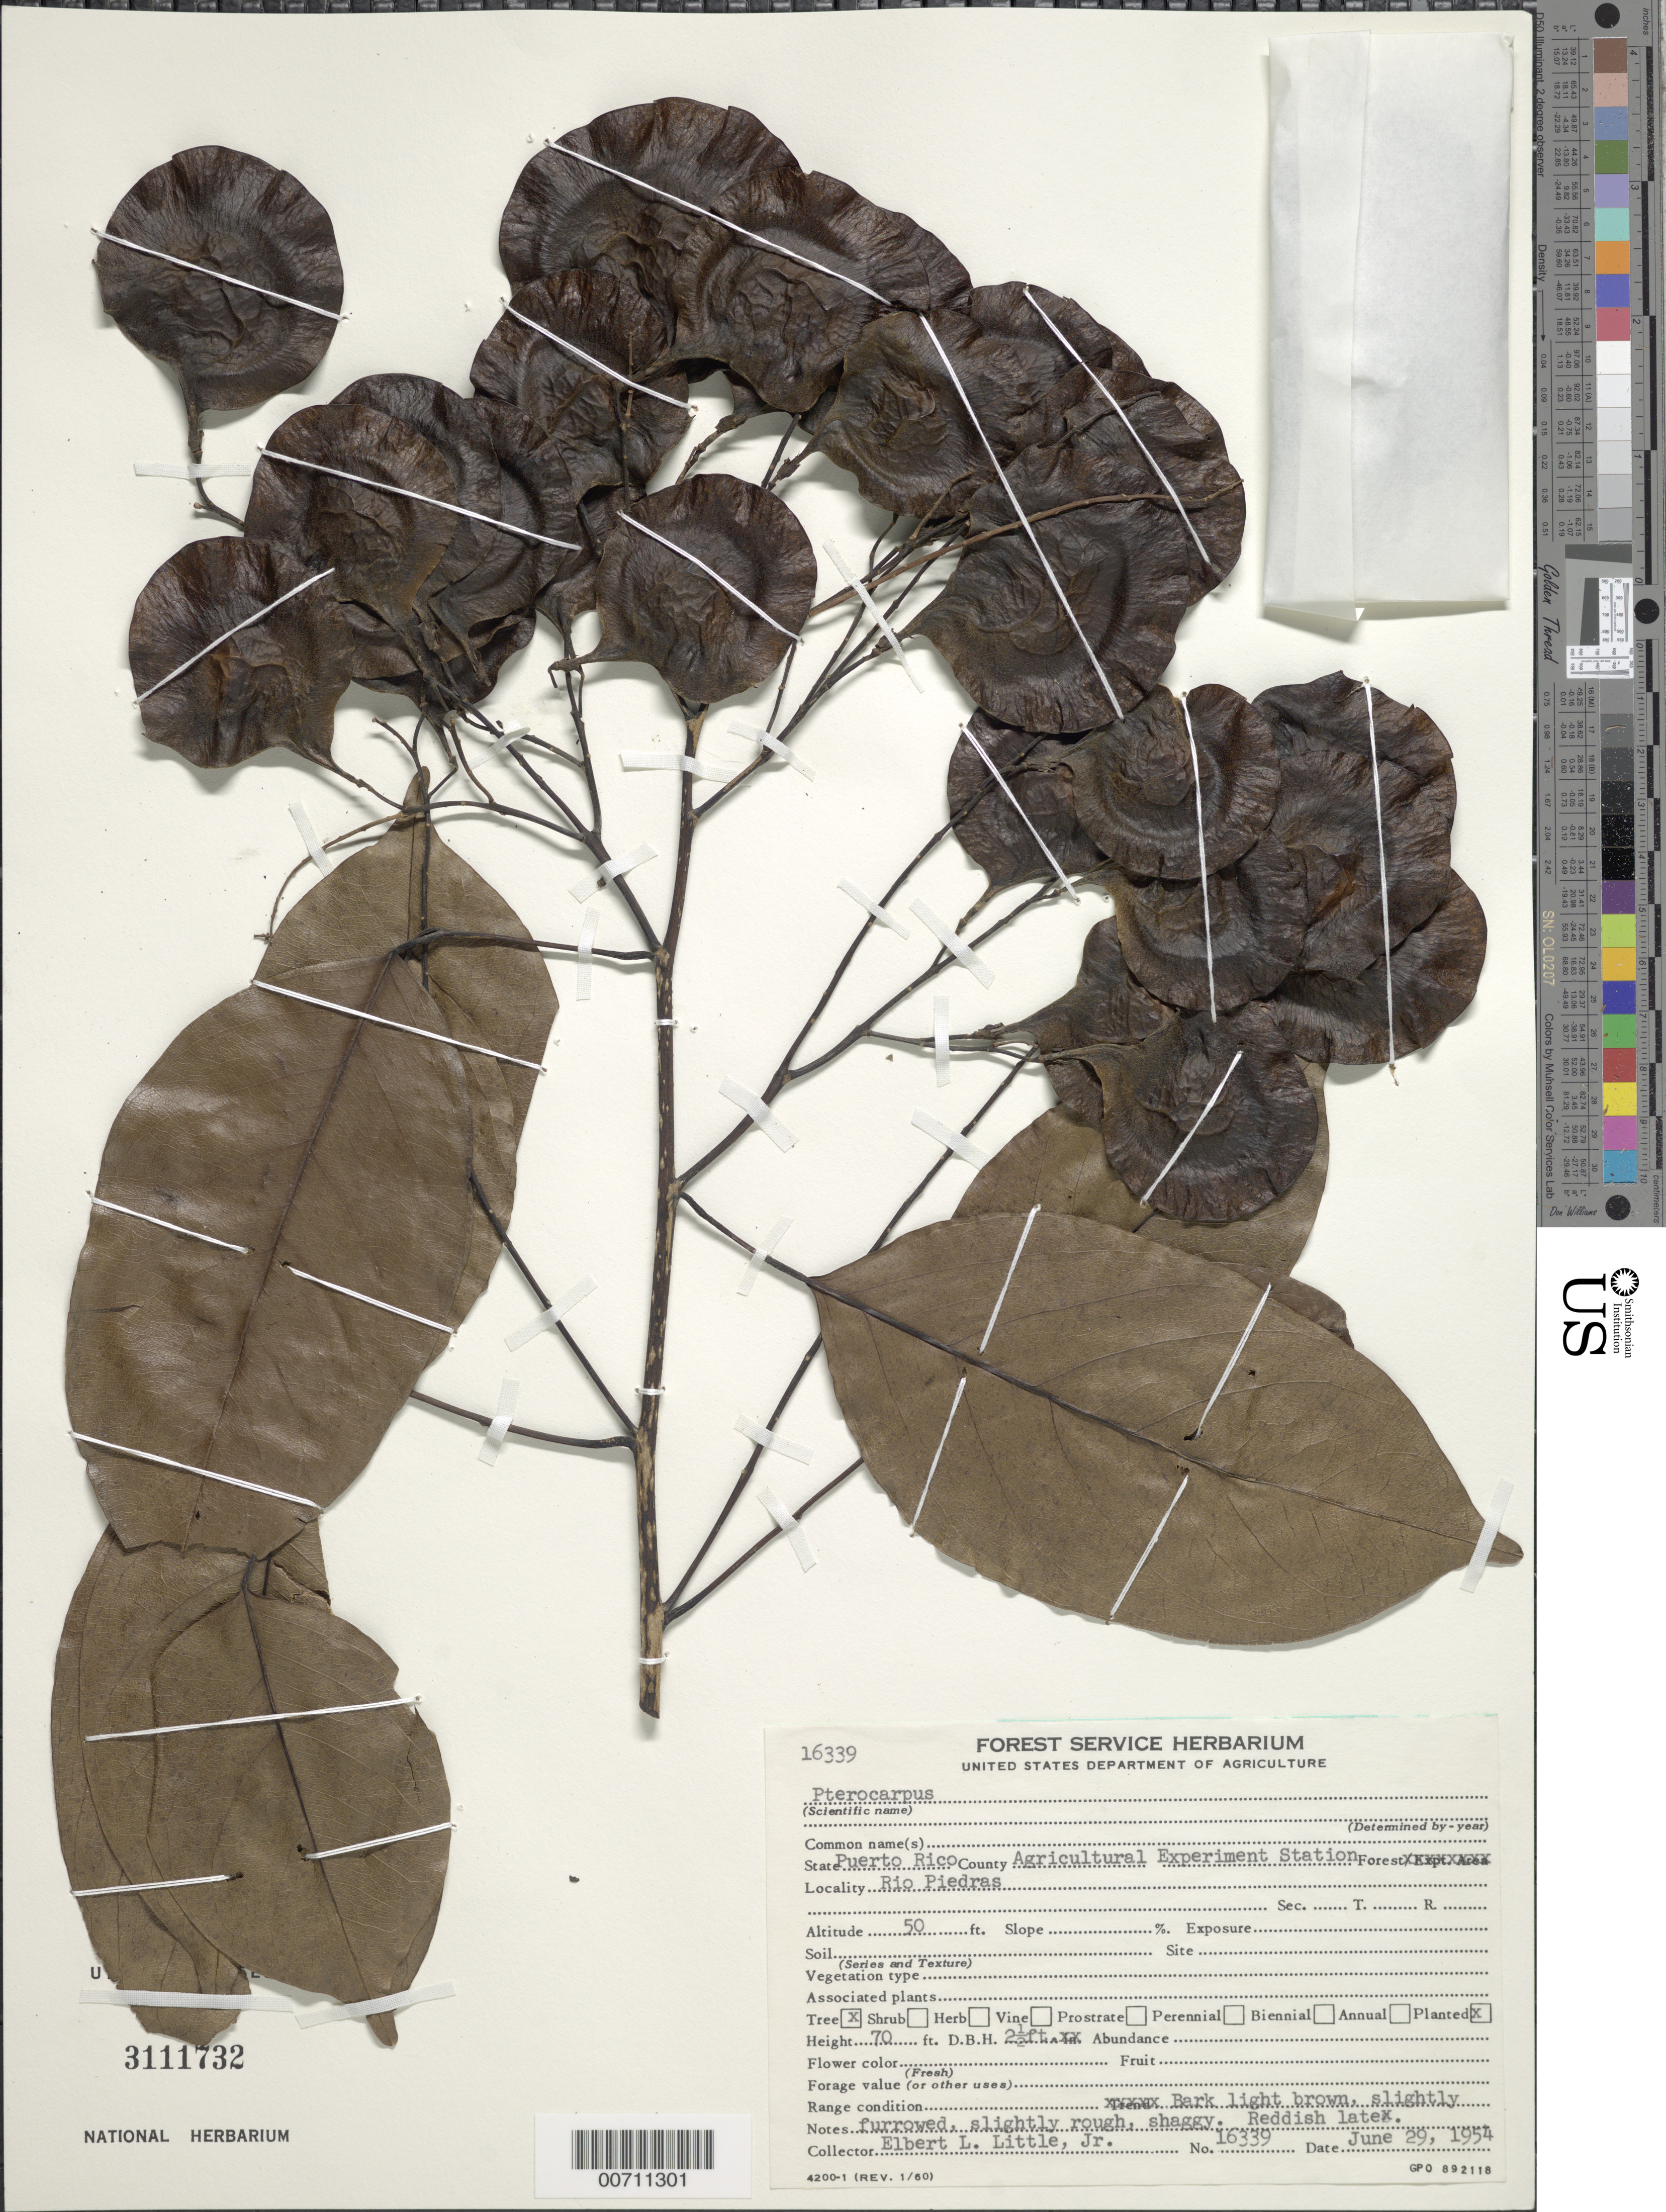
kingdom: Plantae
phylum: Tracheophyta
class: Magnoliopsida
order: Fabales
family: Fabaceae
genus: Pterocarpus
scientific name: Pterocarpus sp.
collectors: E. L. Little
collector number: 16339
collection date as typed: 29 Jun 1954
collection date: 1954-06-29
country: Puerto Rico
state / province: Rio Piedras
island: Greater Antilles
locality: Agricultural Exp. Station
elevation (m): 15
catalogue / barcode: US 3111732